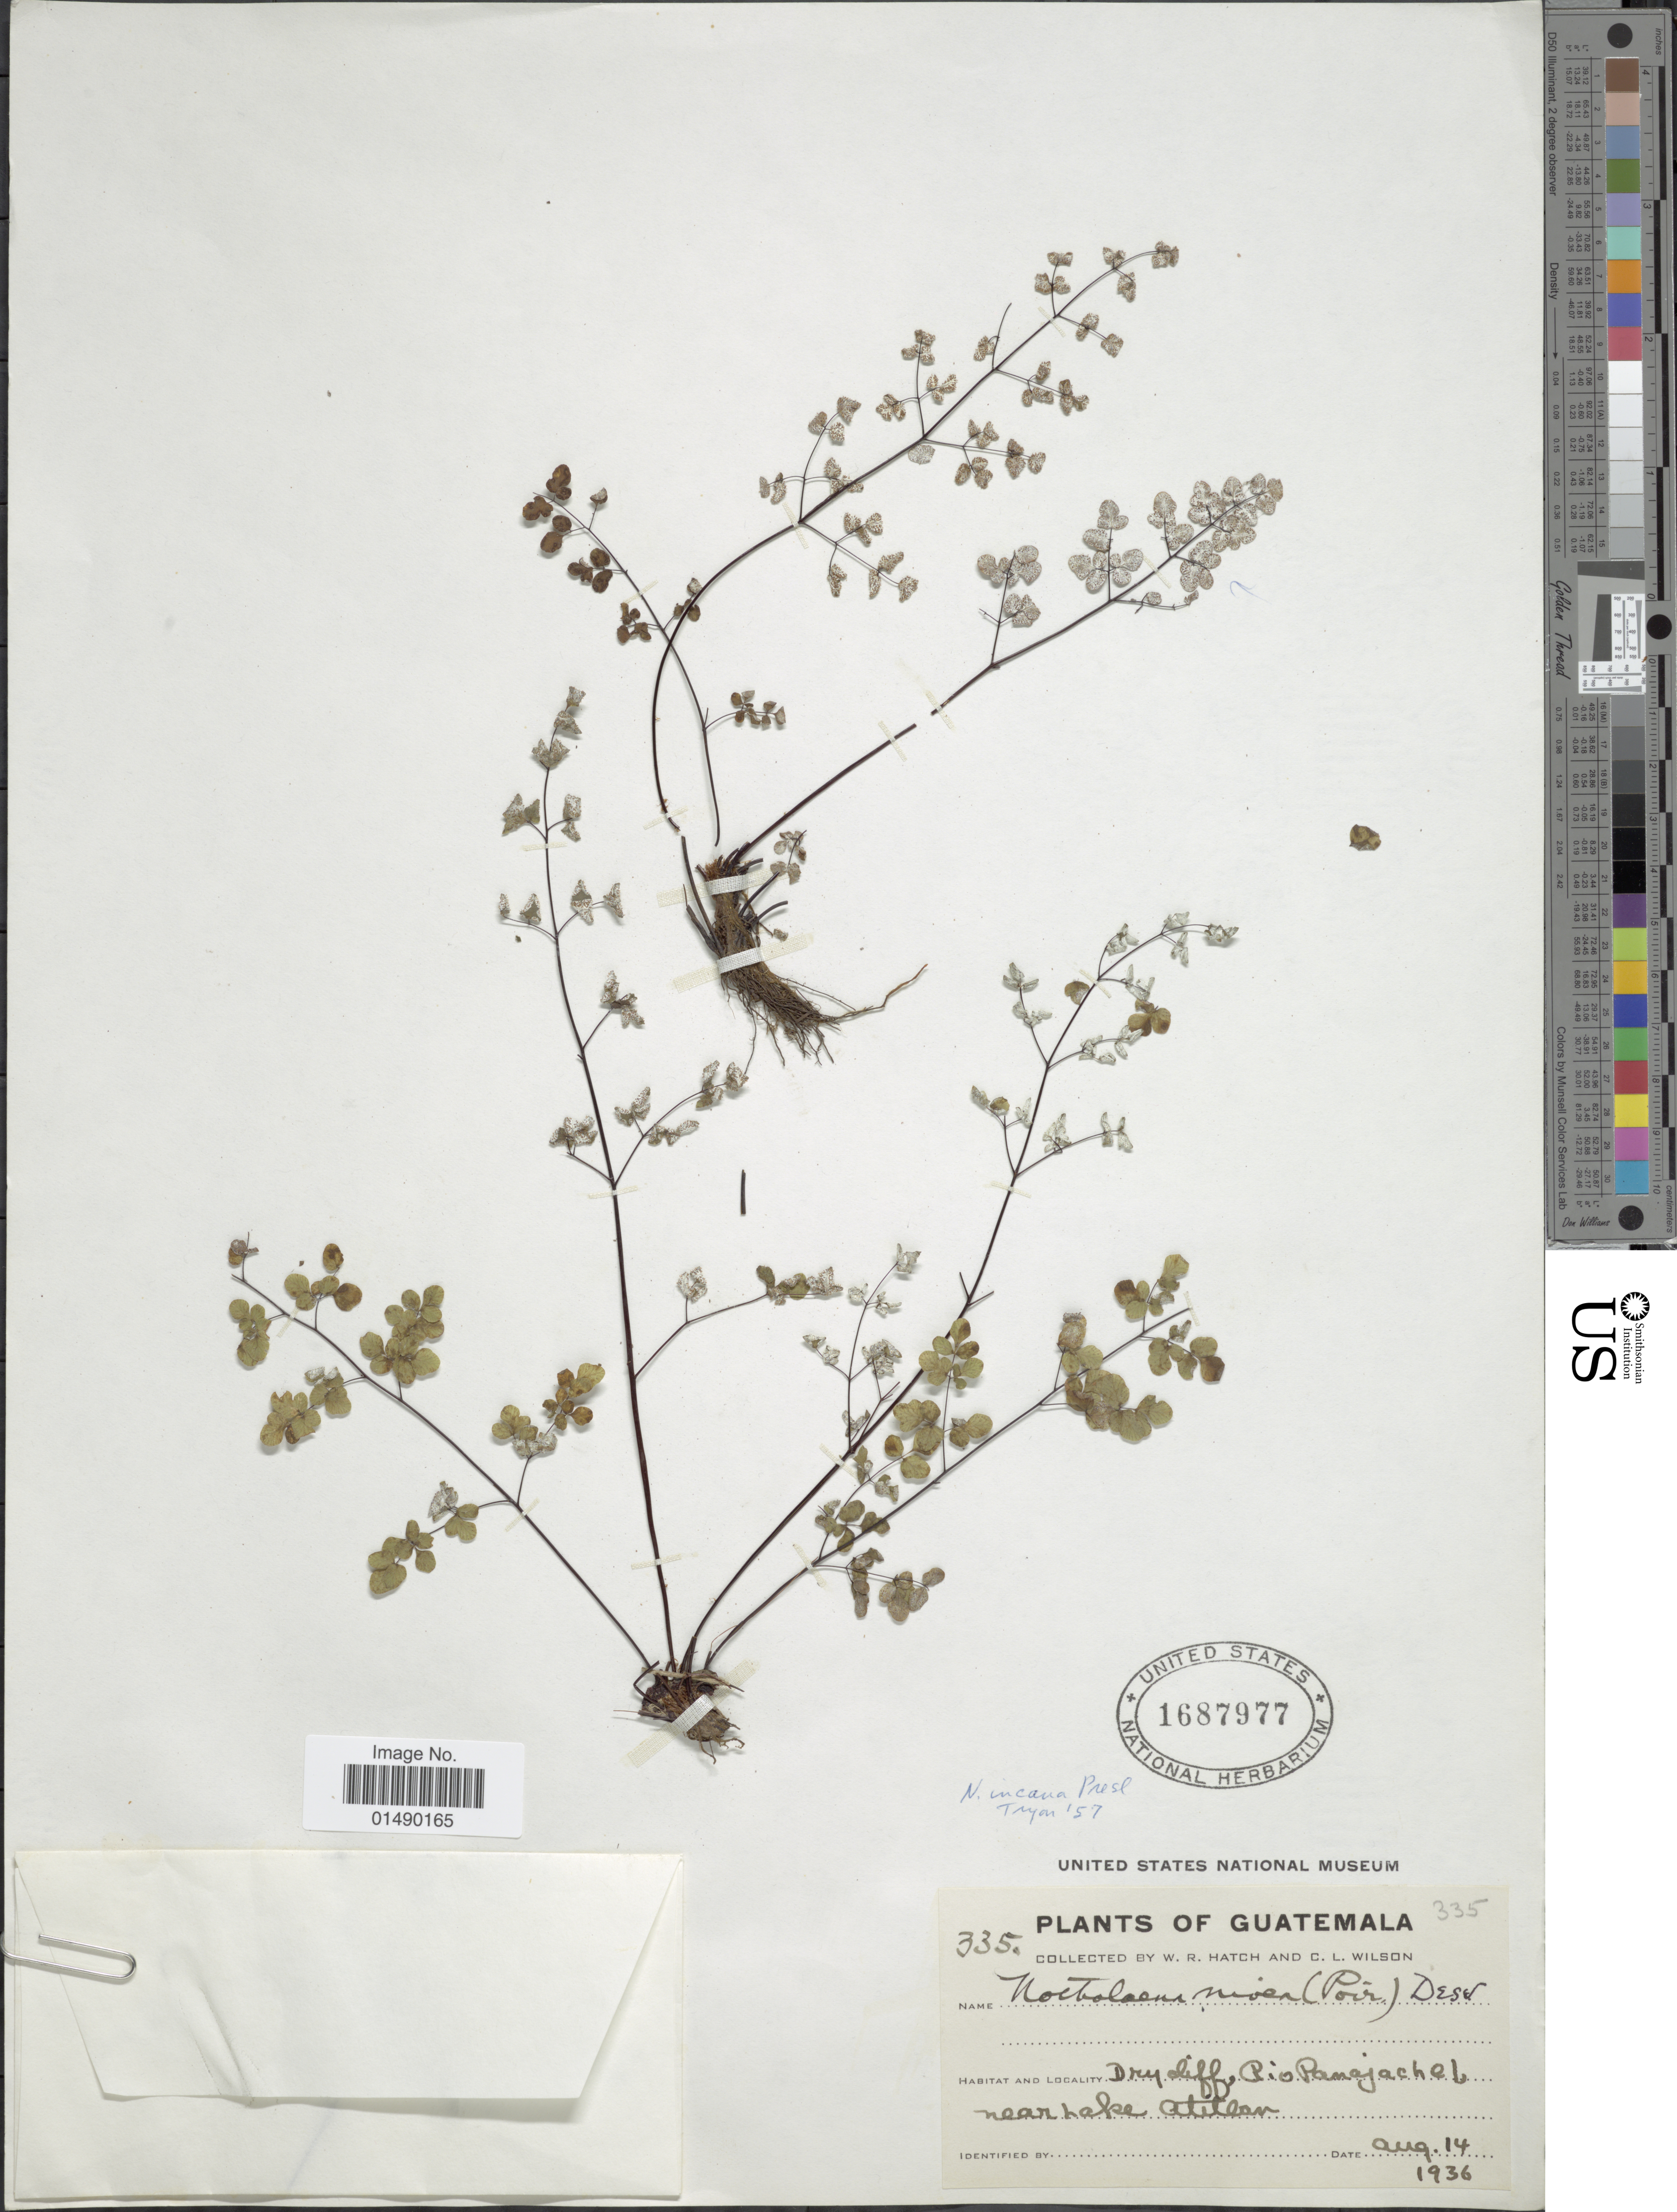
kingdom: Plantae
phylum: Tracheophyta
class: Polypodiopsida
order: Polypodiales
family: Pteridaceae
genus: Argyrochosma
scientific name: Argyrochosma incana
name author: (C. Presl) Windham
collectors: W. Hatch & C. L. Wilson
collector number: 335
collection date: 1936-08-14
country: Guatemala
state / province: Guatemala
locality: Guatemala, Rio Panajachel near lake Atillan.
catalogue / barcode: US 1687977